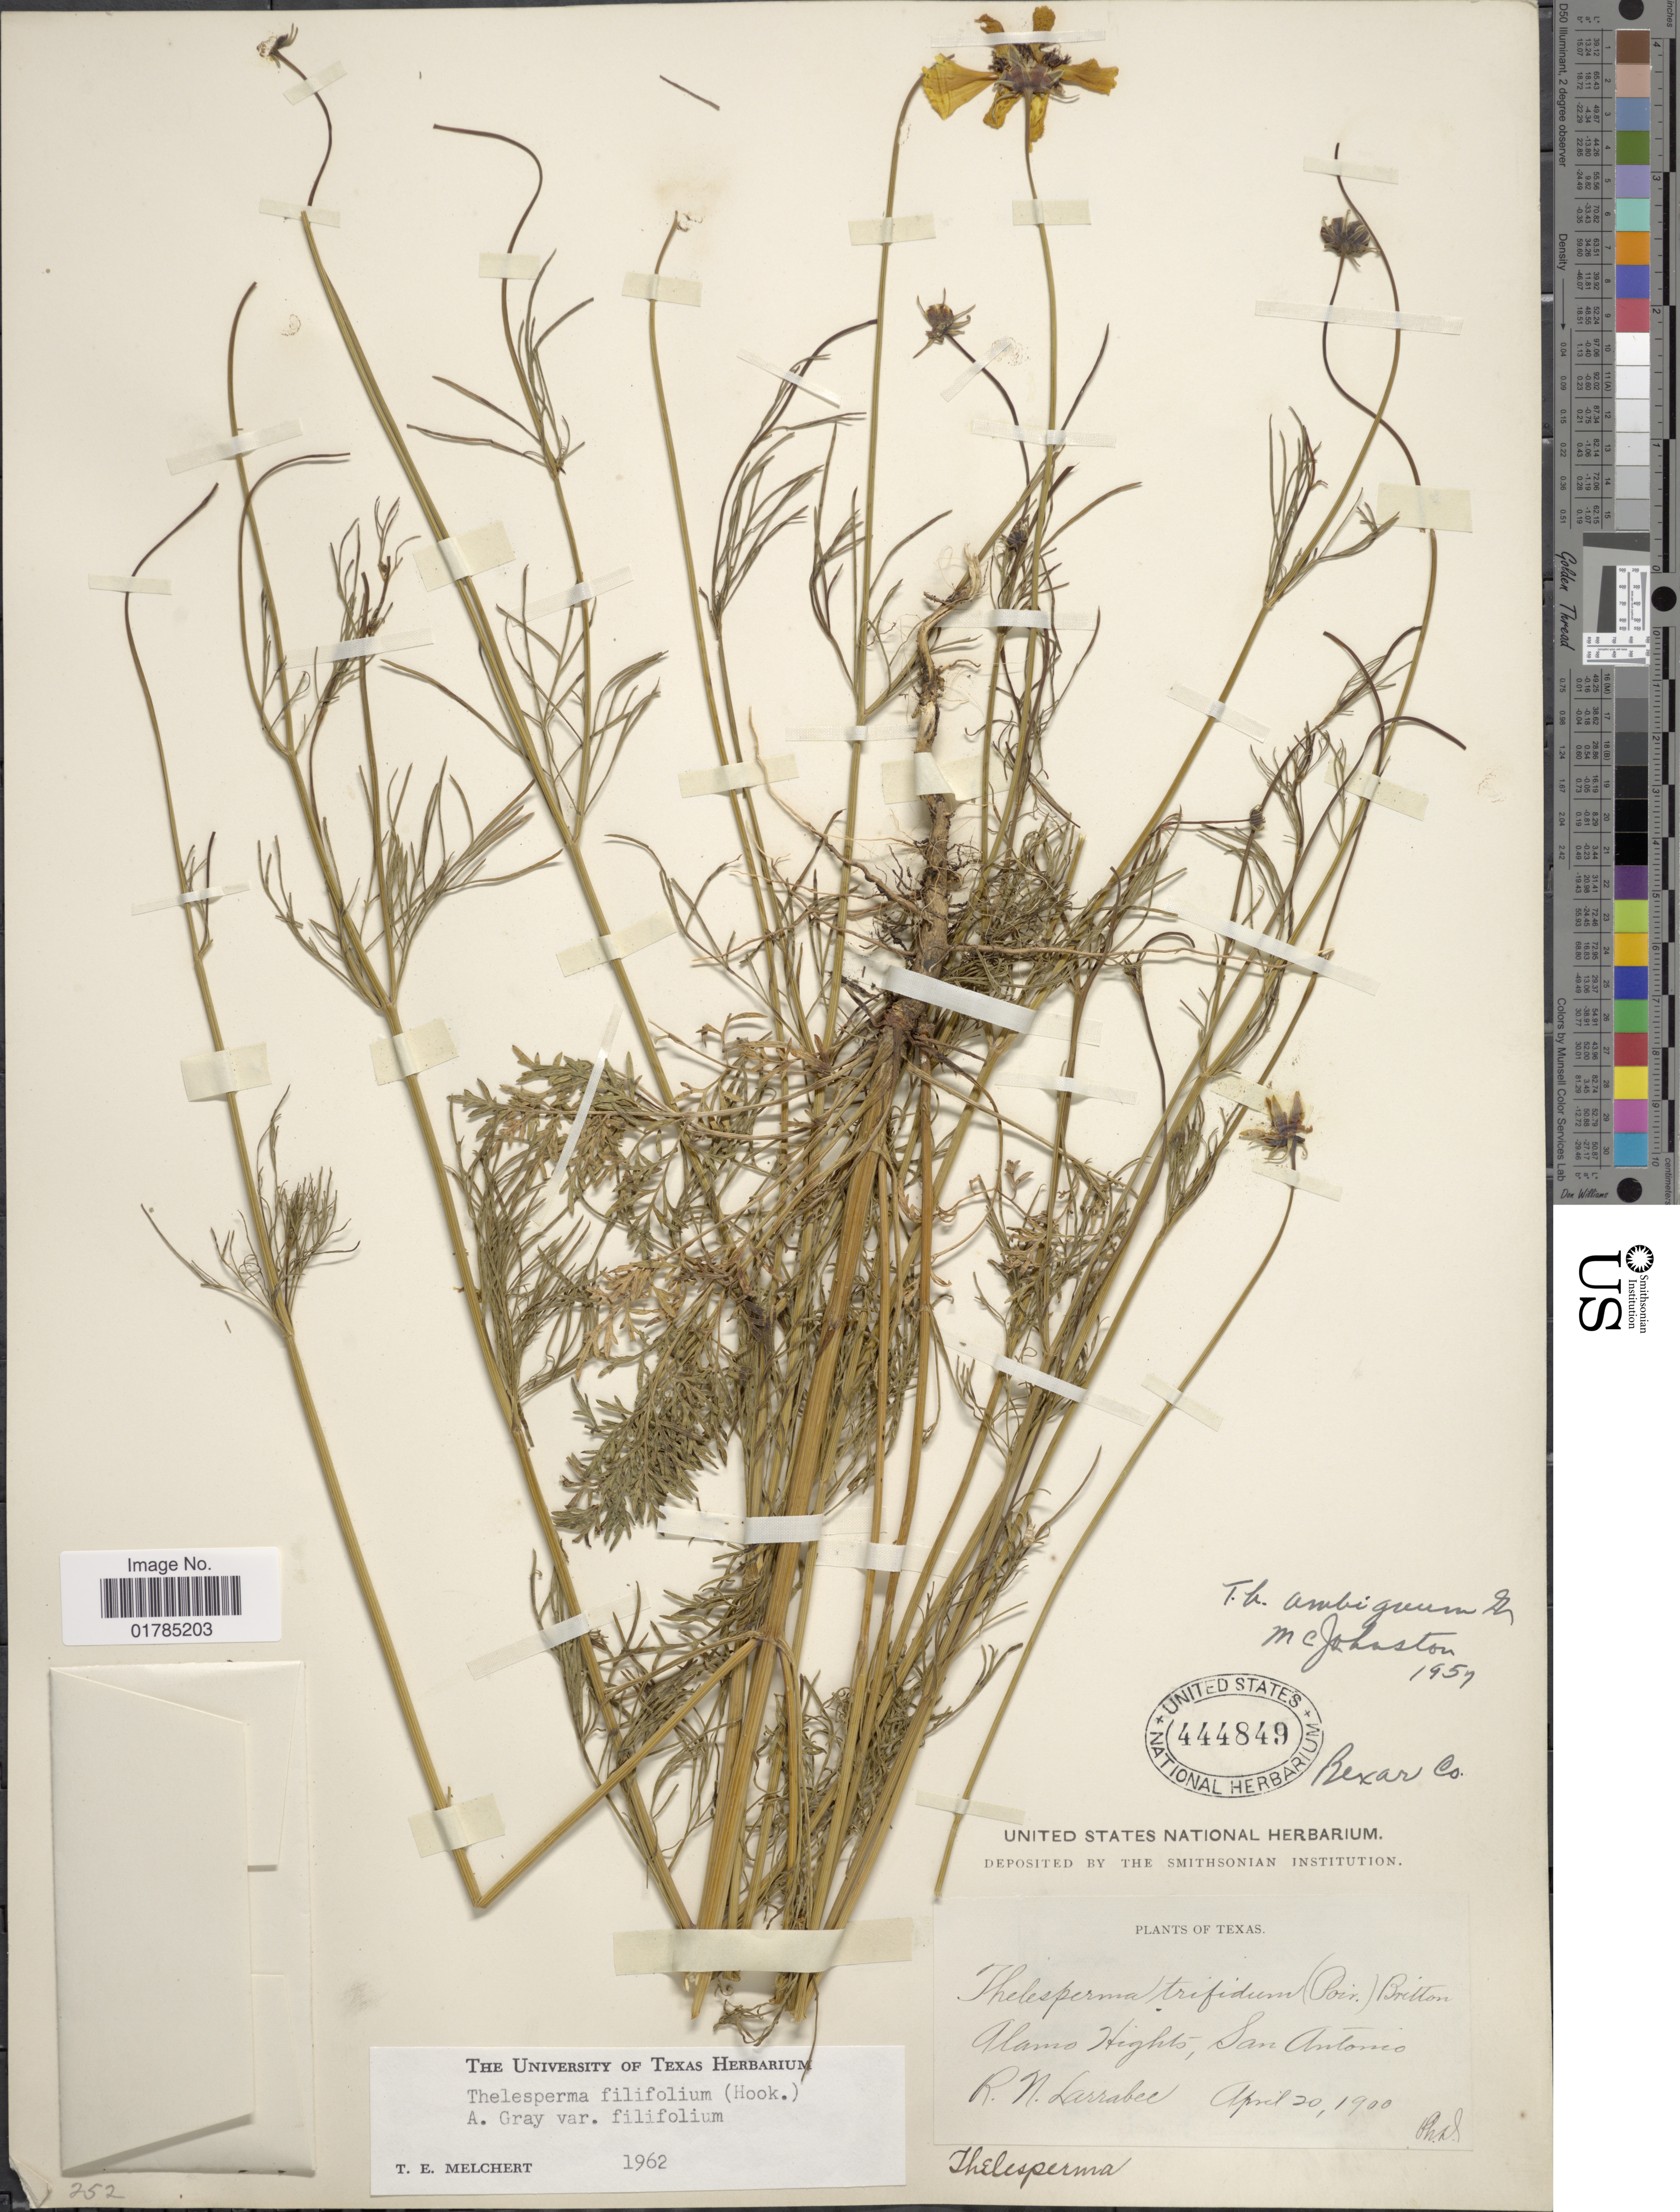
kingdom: Plantae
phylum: Tracheophyta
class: Magnoliopsida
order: Asterales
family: Asteraceae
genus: Thelesperma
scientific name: Thelesperma filifolium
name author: (Hook.) A. Gray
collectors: R. Larrabee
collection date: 1900-04-20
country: United States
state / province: Texas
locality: Alamo Heights, San Antonio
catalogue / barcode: US 444849